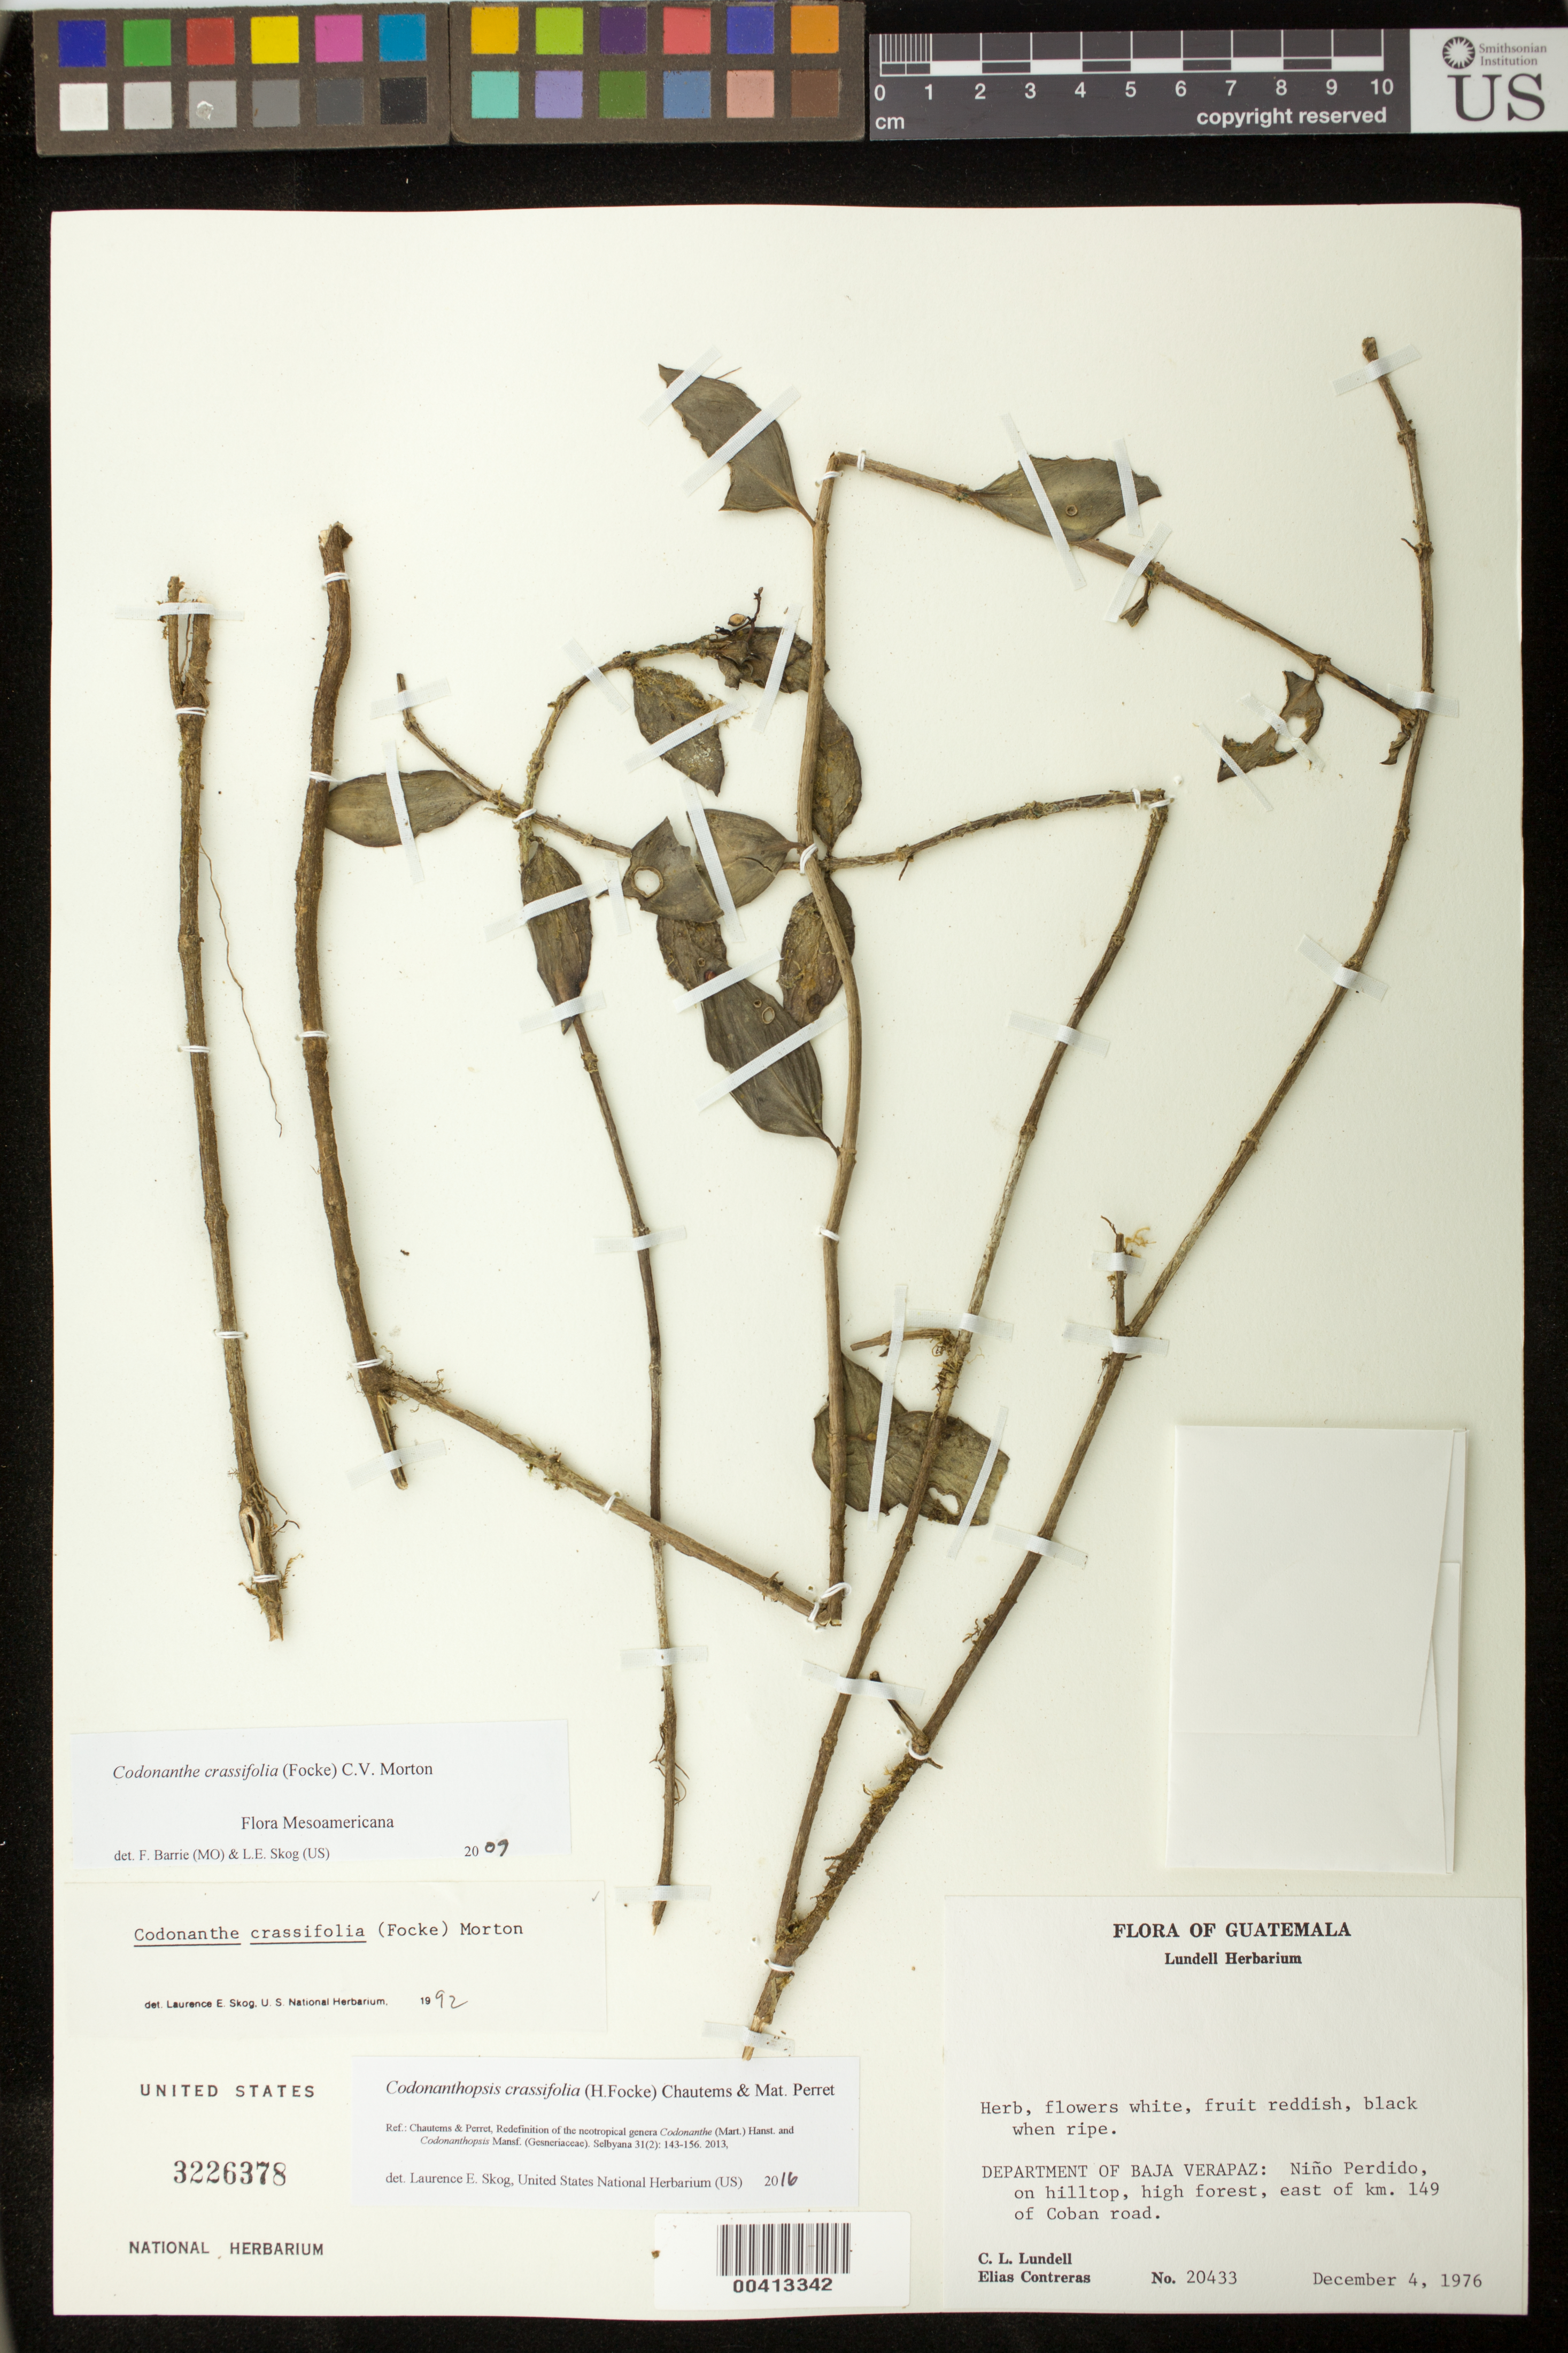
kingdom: Plantae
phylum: Tracheophyta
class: Magnoliopsida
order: Lamiales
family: Gesneriaceae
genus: Codonanthopsis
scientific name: Codonanthopsis crassifolia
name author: (H. Focke) Chautems & Mat.Perret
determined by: Skog, Laurence E.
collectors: C. L. Lundell & E. Contreras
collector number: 20433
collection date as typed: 04 Dec 1976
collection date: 1976-12-04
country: Guatemala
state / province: Baja Verapaz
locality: Nino Perdido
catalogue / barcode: US 3226378